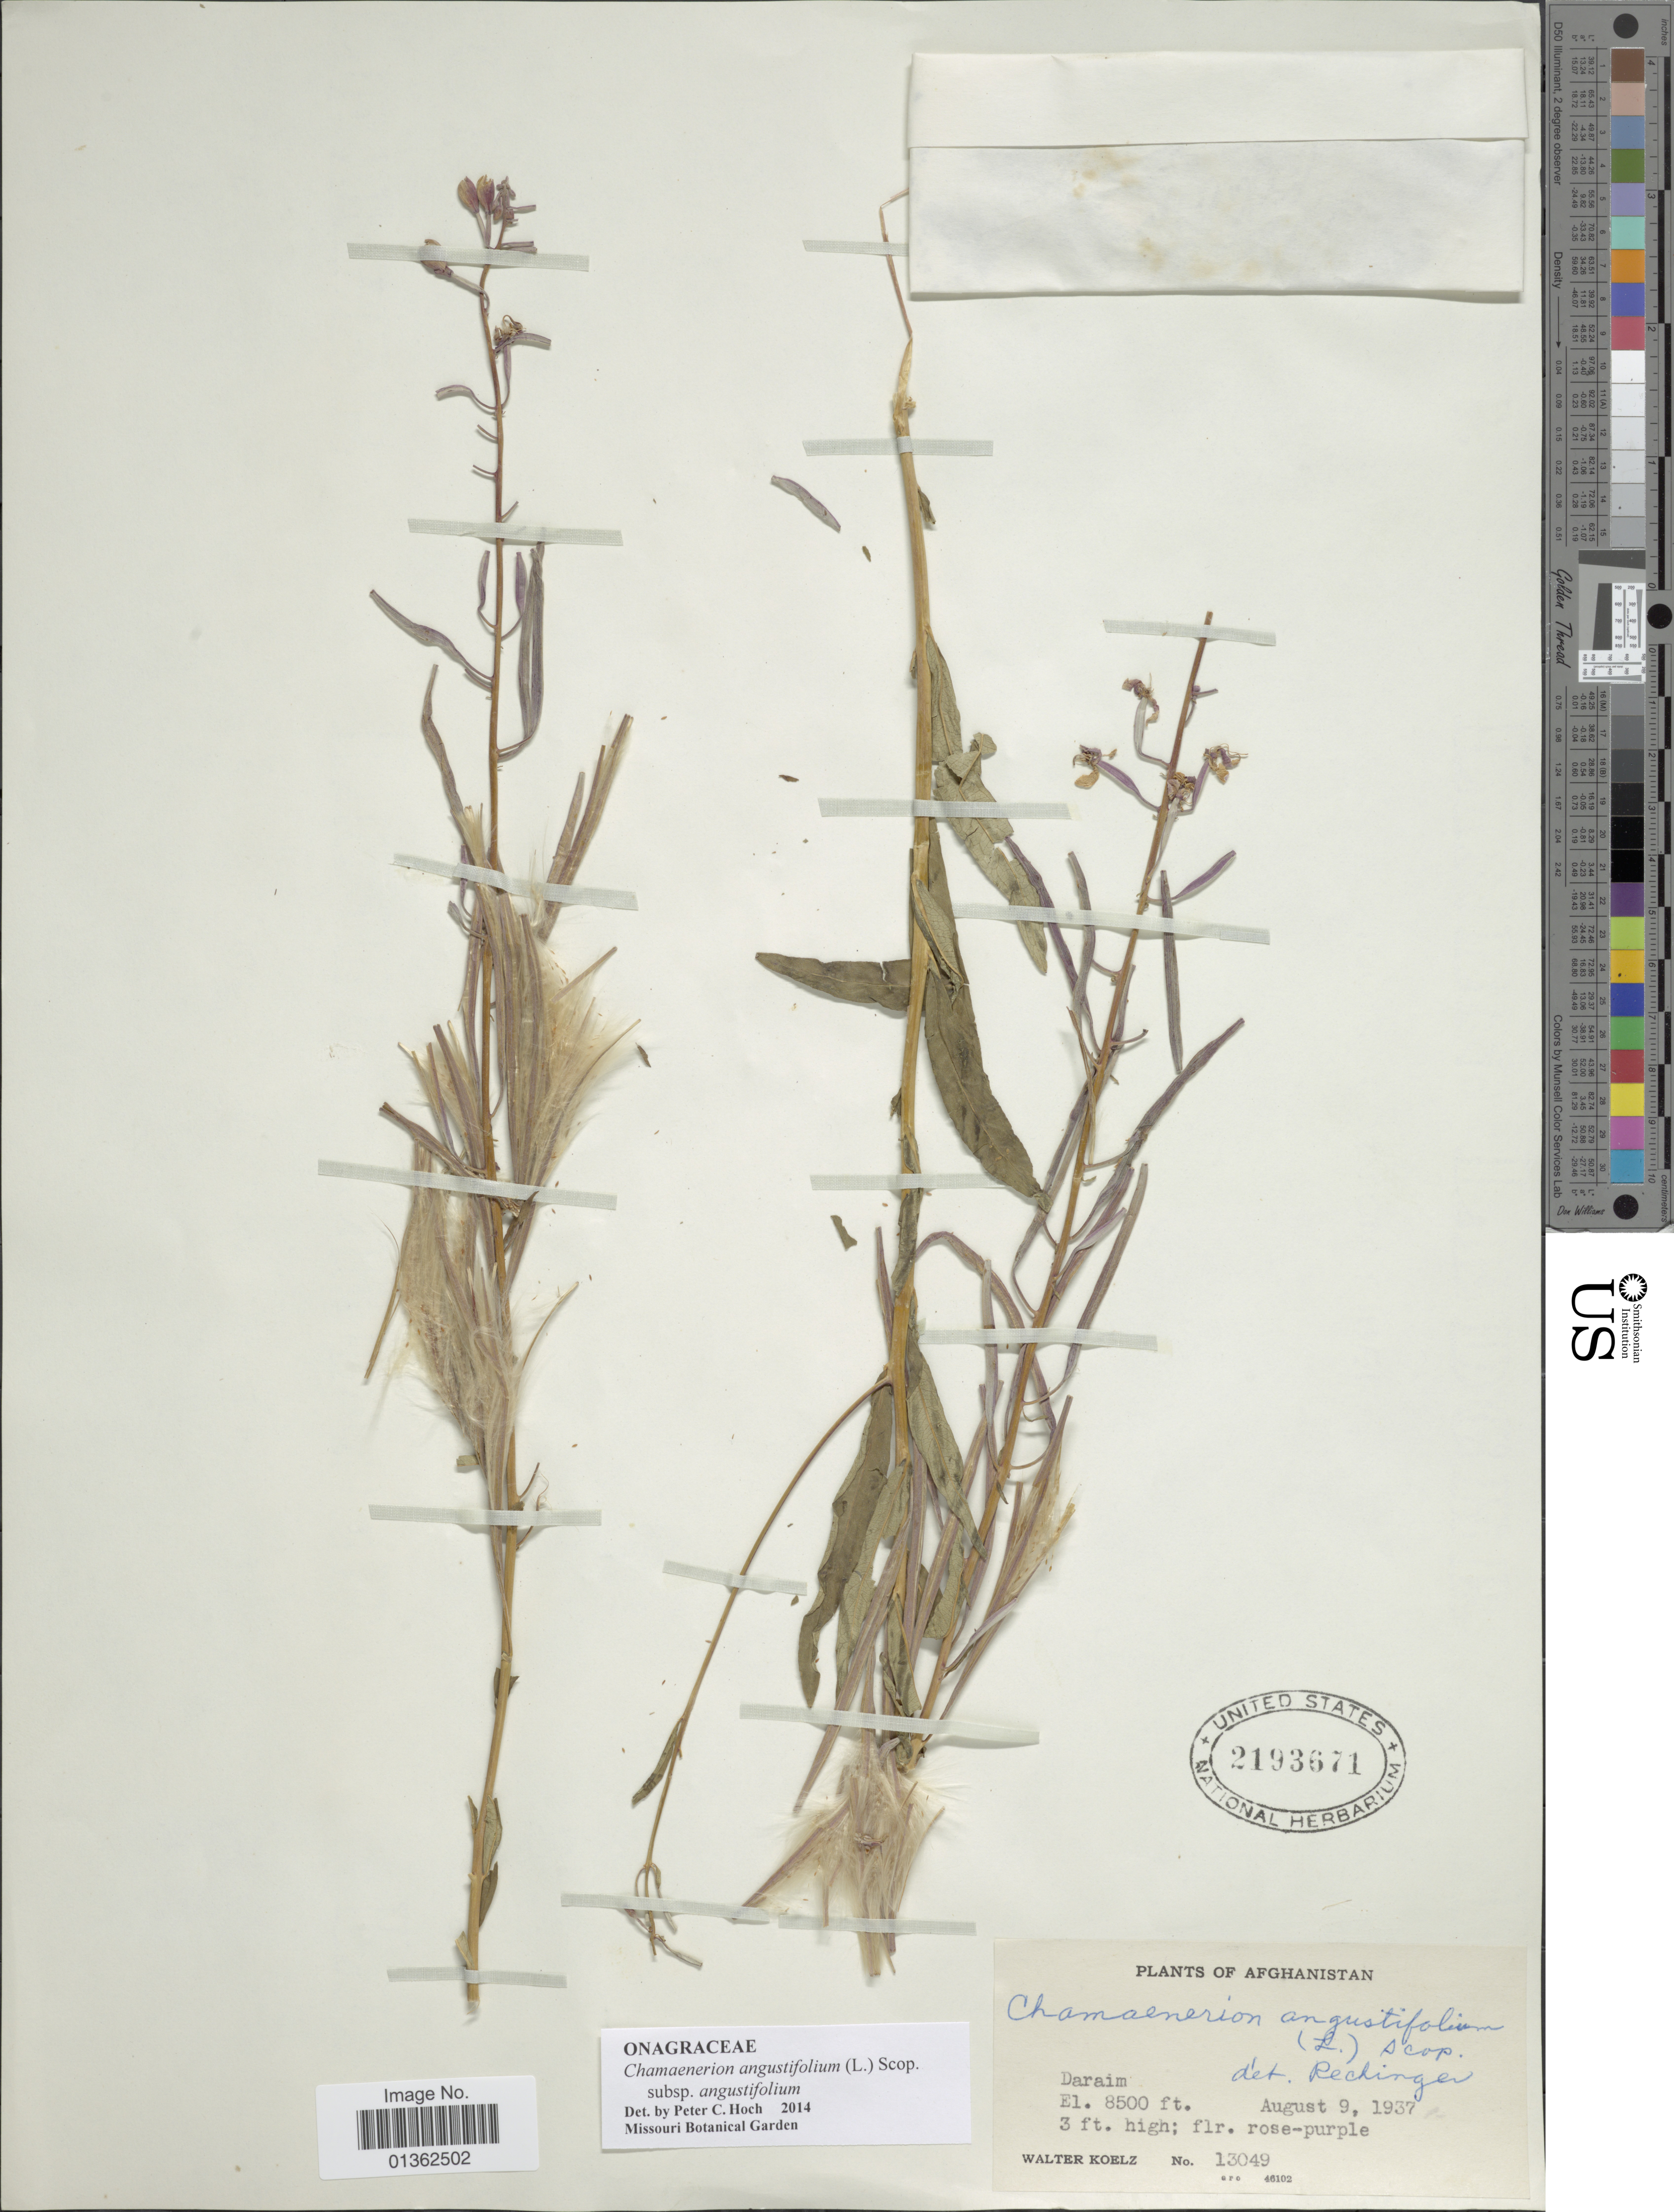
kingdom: Plantae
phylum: Tracheophyta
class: Magnoliopsida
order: Myrtales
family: Onagraceae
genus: Chamaenerion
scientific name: Chamaenerion angustifolium subsp. angustifolium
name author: (L.) Scop.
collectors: W. N. Koelz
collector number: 13049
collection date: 1937-08-09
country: Afghanistan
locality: Daraim.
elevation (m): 2591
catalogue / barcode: US 2193671